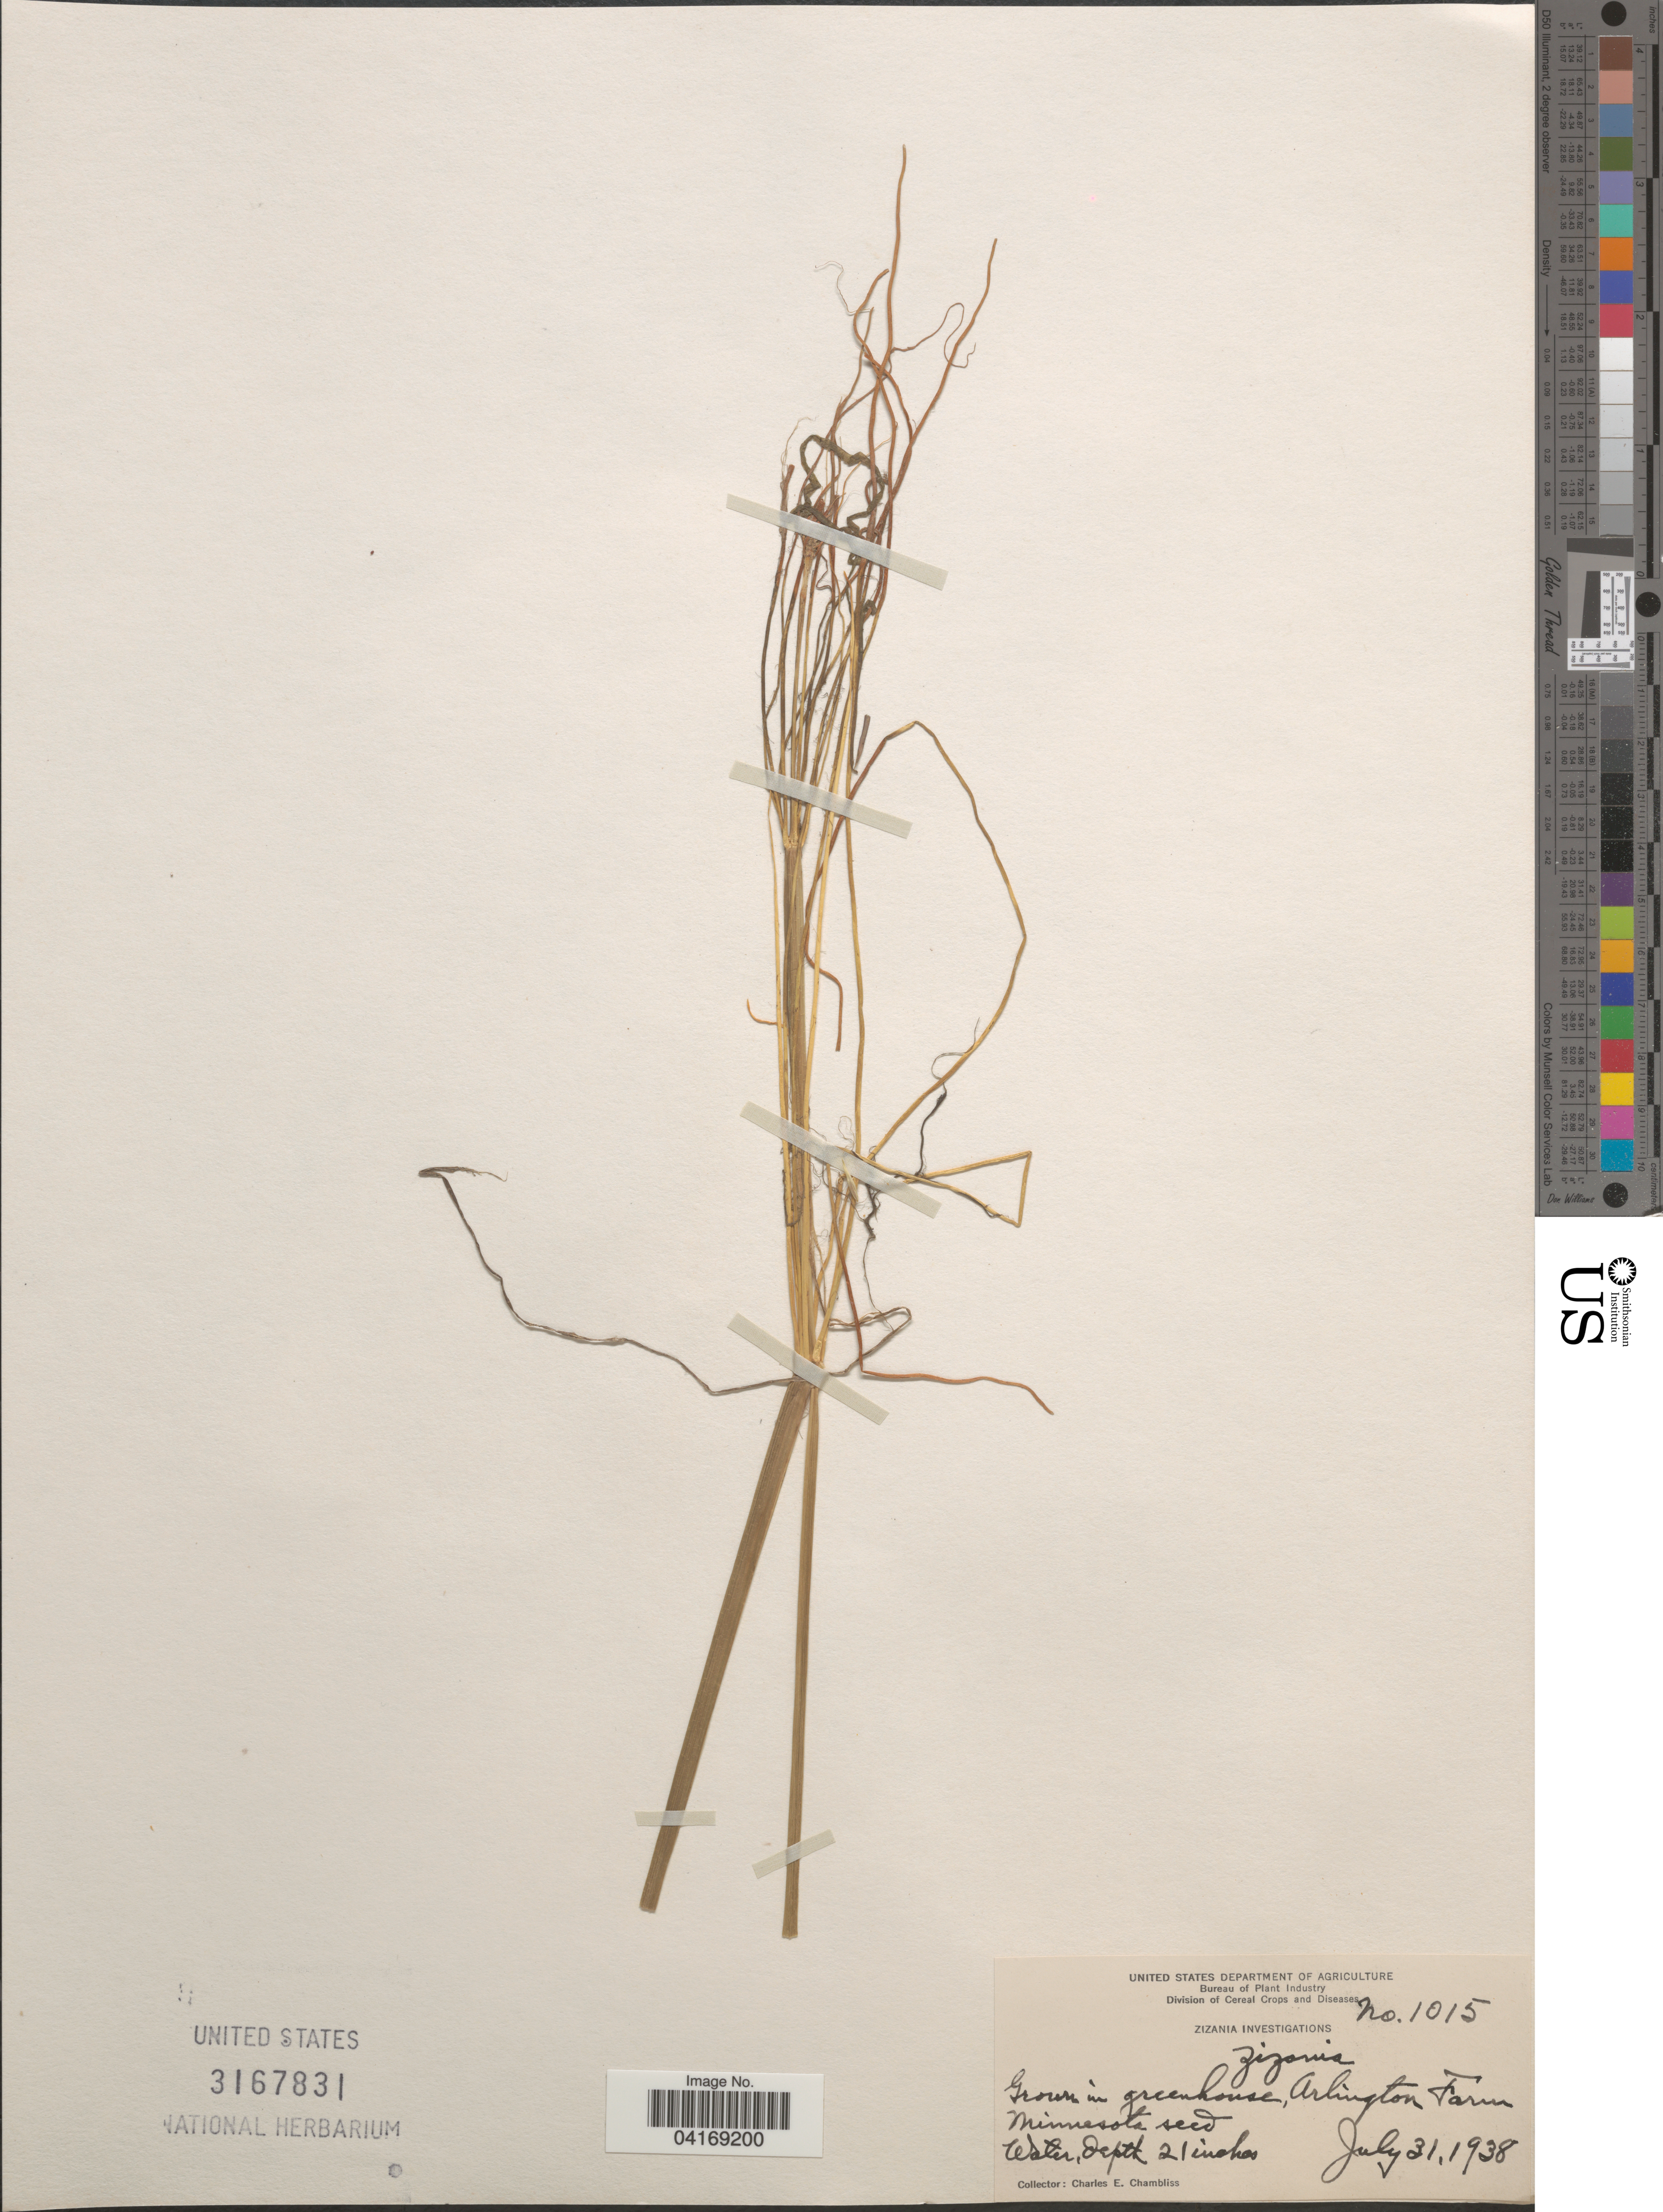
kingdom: Plantae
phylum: Tracheophyta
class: Liliopsida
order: Poales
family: Poaceae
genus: Zizania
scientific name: Zizania sp.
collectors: C. Chambliss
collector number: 1015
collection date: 1938-07-21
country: United States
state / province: Virginia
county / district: Arlington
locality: In greenhouse, Arlington Farm.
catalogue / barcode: US 3167831